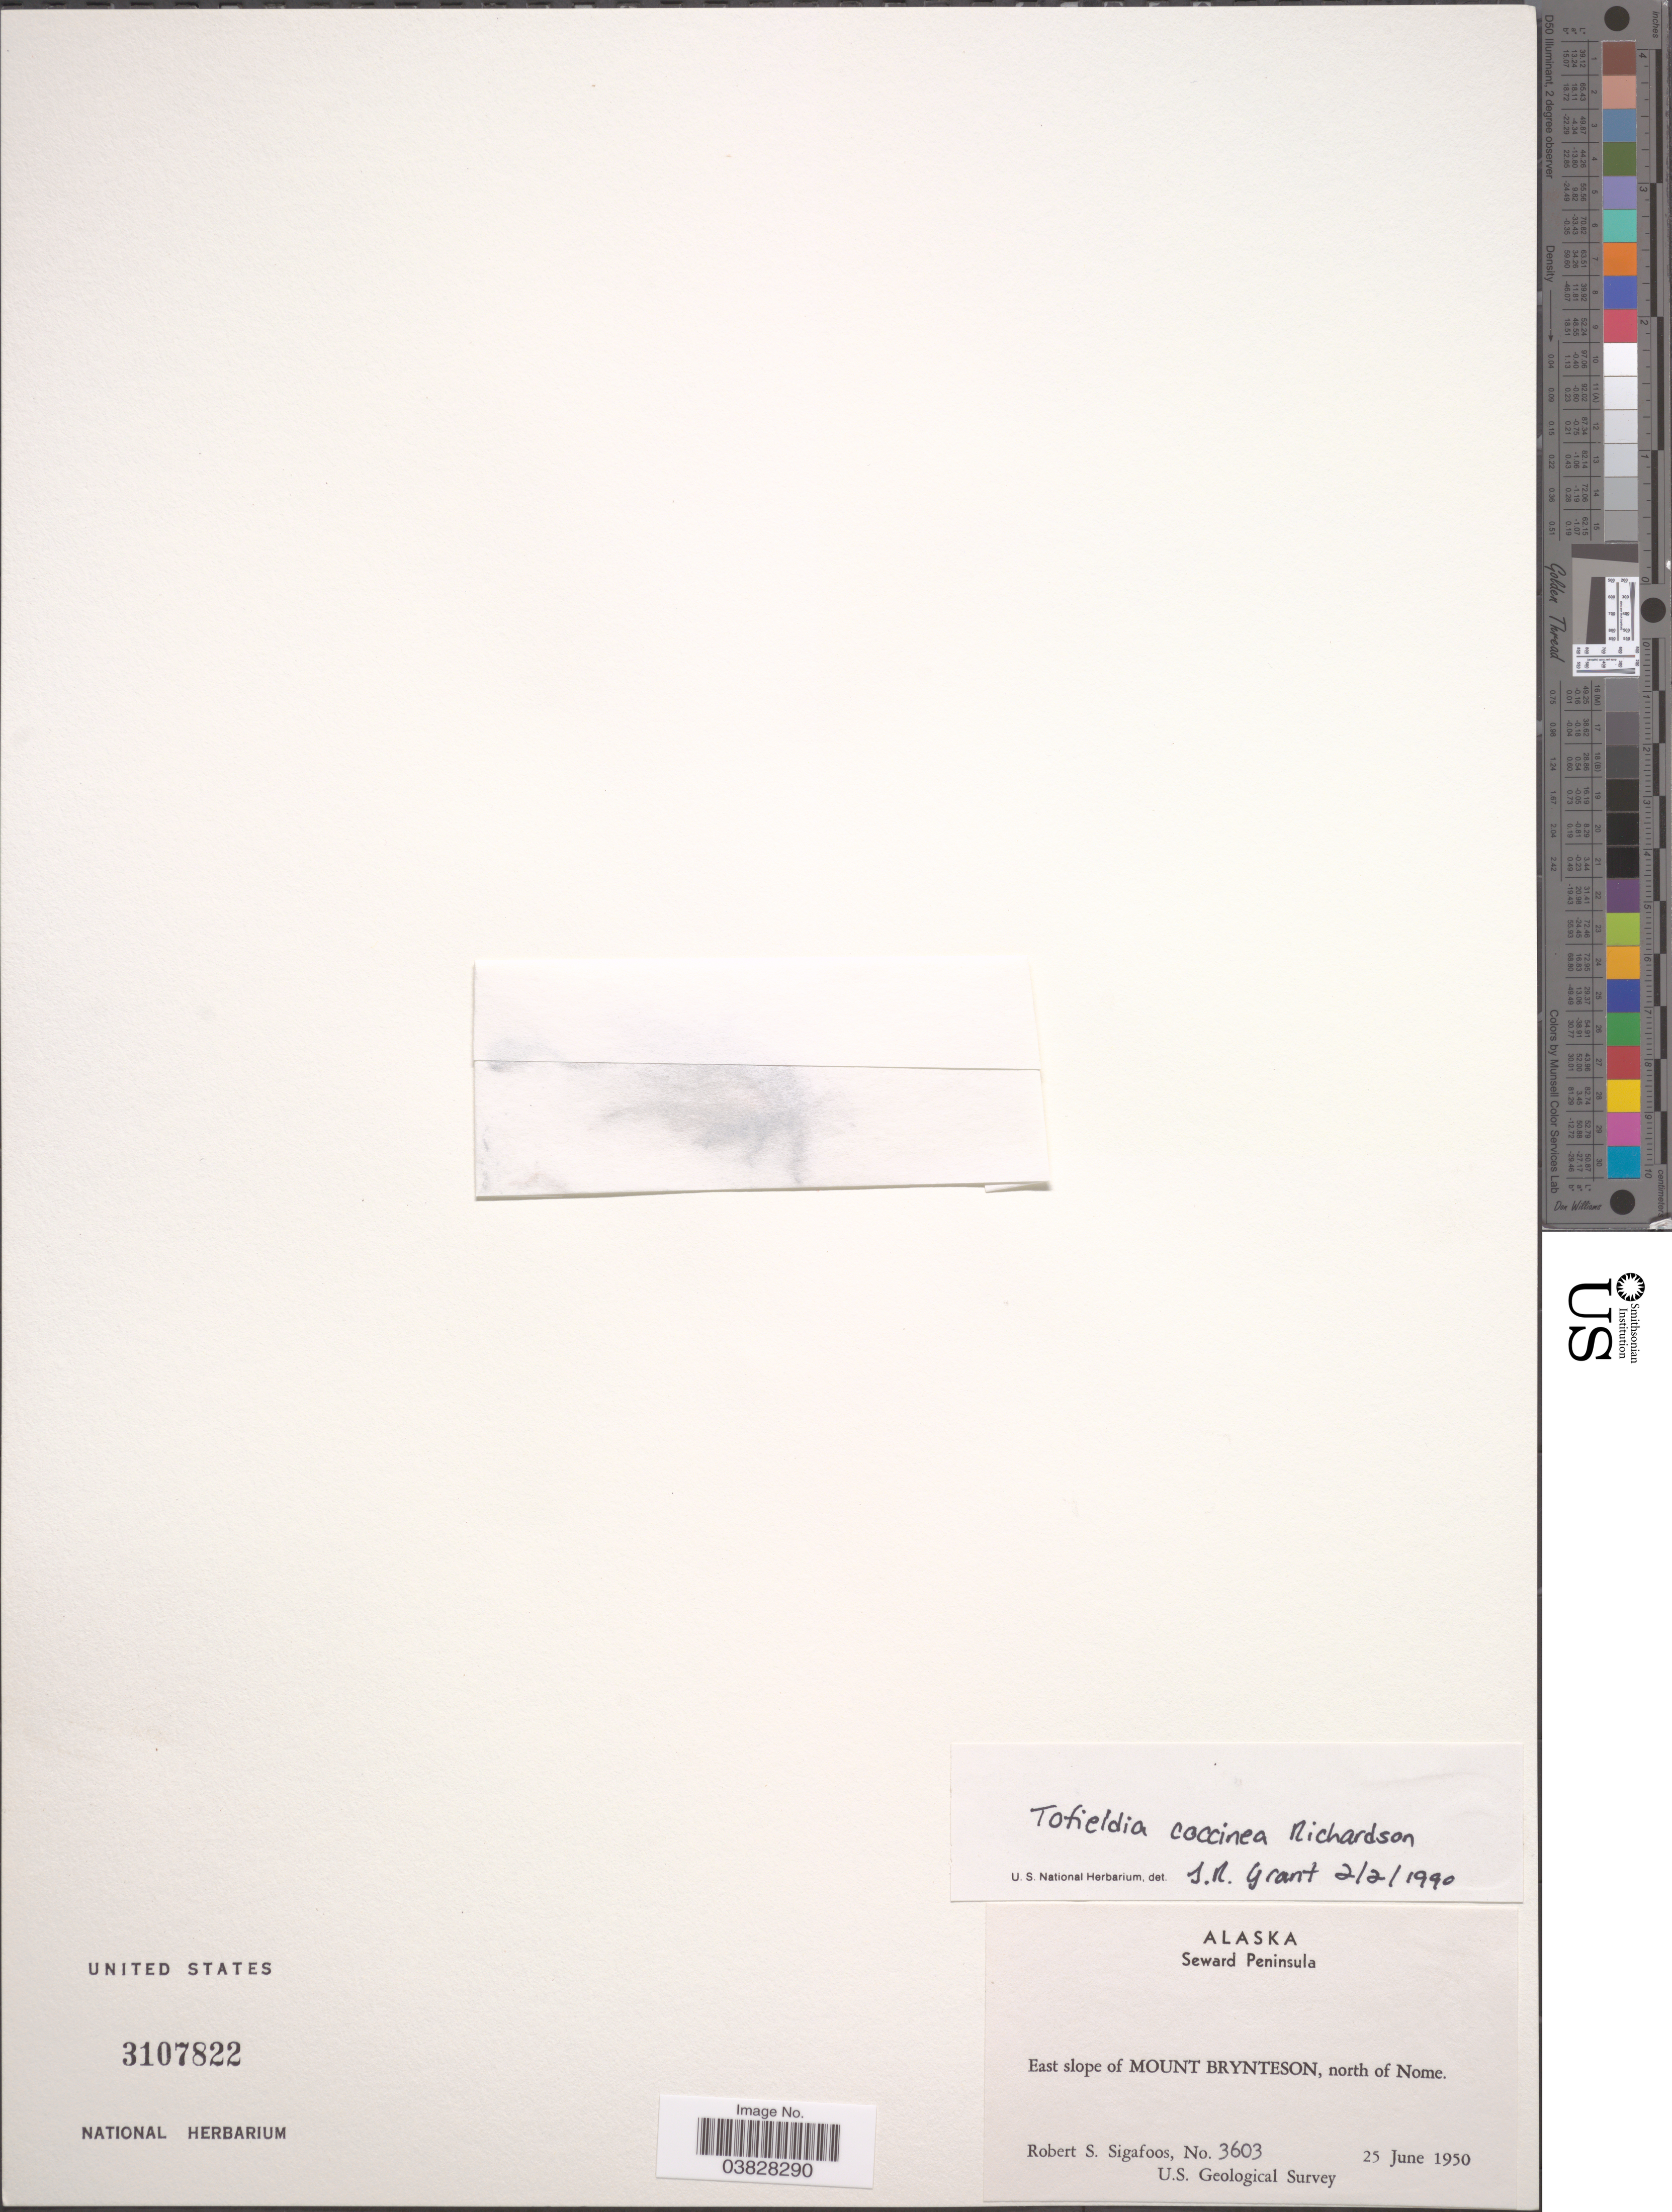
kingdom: Plantae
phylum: Tracheophyta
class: Liliopsida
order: Alismatales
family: Tofieldiaceae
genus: Tofieldia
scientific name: Tofieldia coccinea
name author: Richardson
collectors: R. Sigafoos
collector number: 3603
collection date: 1950-06-25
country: United States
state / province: Alaska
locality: Seward Peninsula. East slope of Mount Brynteson, north of Nome.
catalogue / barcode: US 3107822